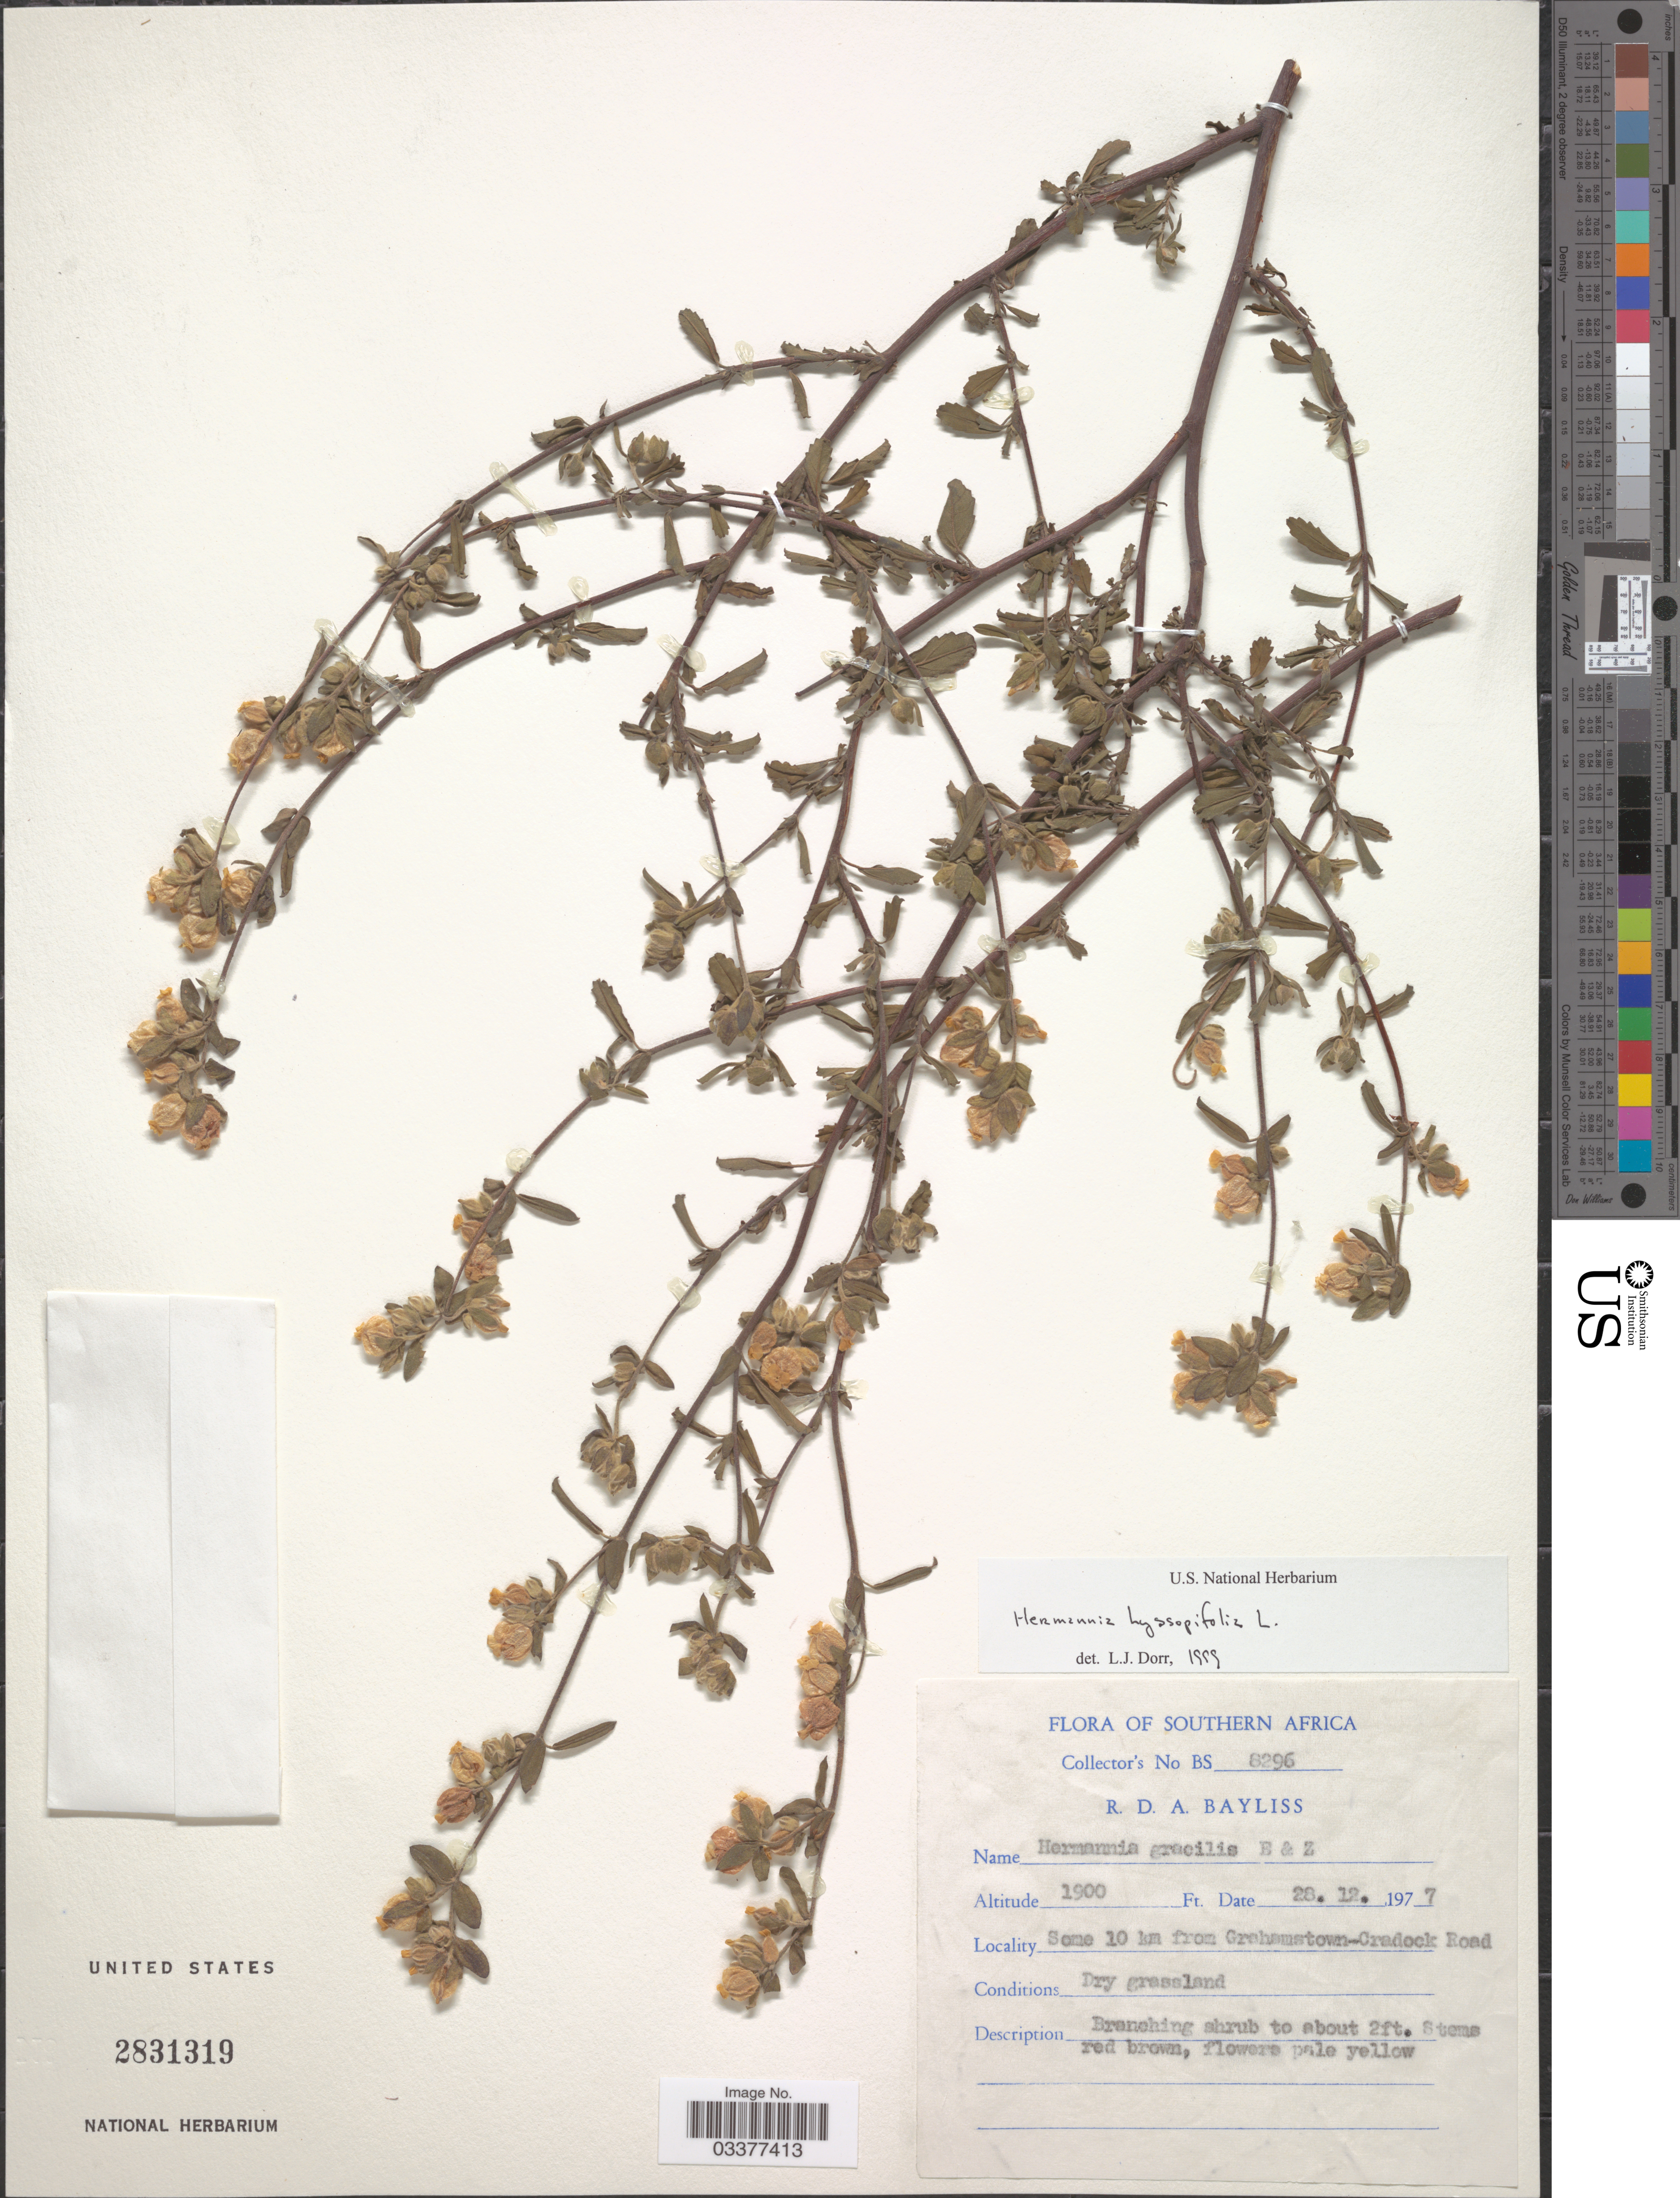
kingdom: Plantae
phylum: Tracheophyta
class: Magnoliopsida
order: Malvales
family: Malvaceae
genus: Hermannia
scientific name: Hermannia hyssopifolia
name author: L.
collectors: R. Bayliss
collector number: BS8296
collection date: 1977-12-28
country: South Africa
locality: Southern Africa. Some 10 km from Grahamstown-Cradock Road.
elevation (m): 579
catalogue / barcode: US 2831319